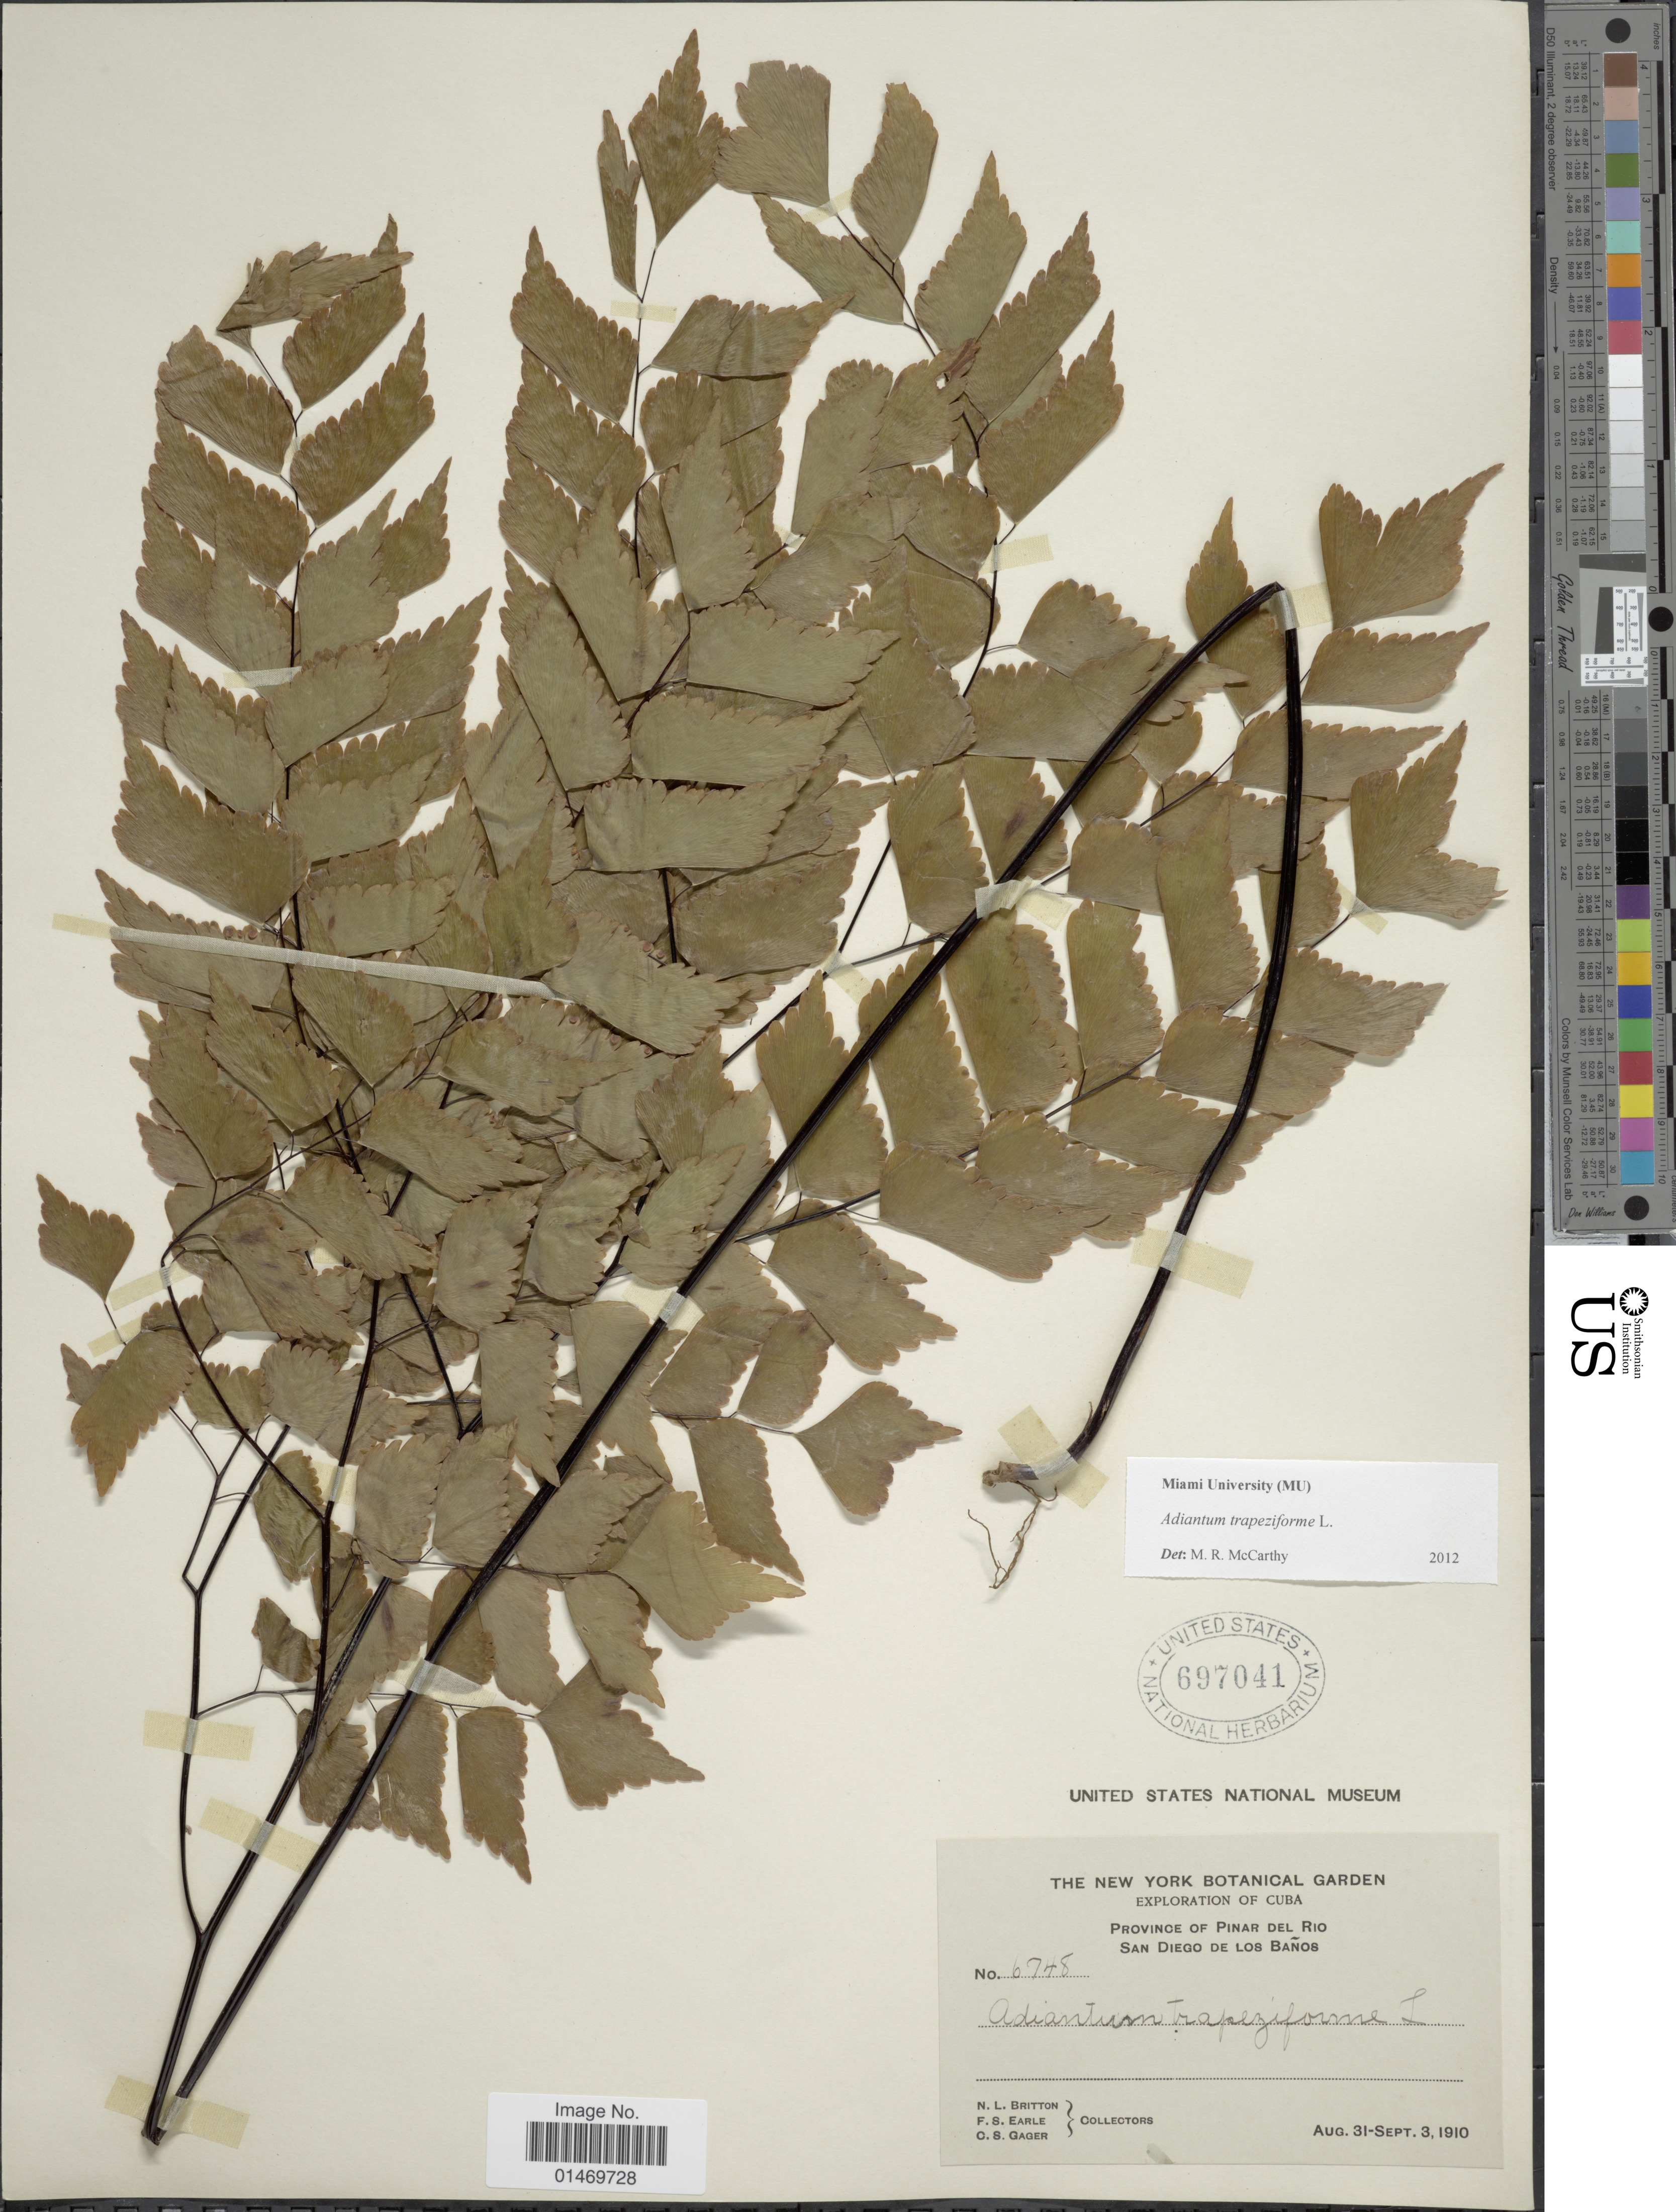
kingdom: Plantae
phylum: Tracheophyta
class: Polypodiopsida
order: Polypodiales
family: Pteridaceae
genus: Adiantum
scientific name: Adiantum trapeziforme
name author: L.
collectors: N. Britton, F. S. Earle & C. Gager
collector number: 6748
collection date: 1910-08-31/1910-09-03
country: Cuba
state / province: Pinar del Río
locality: Cuba, San Diego de Los Banos.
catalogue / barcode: US 697041